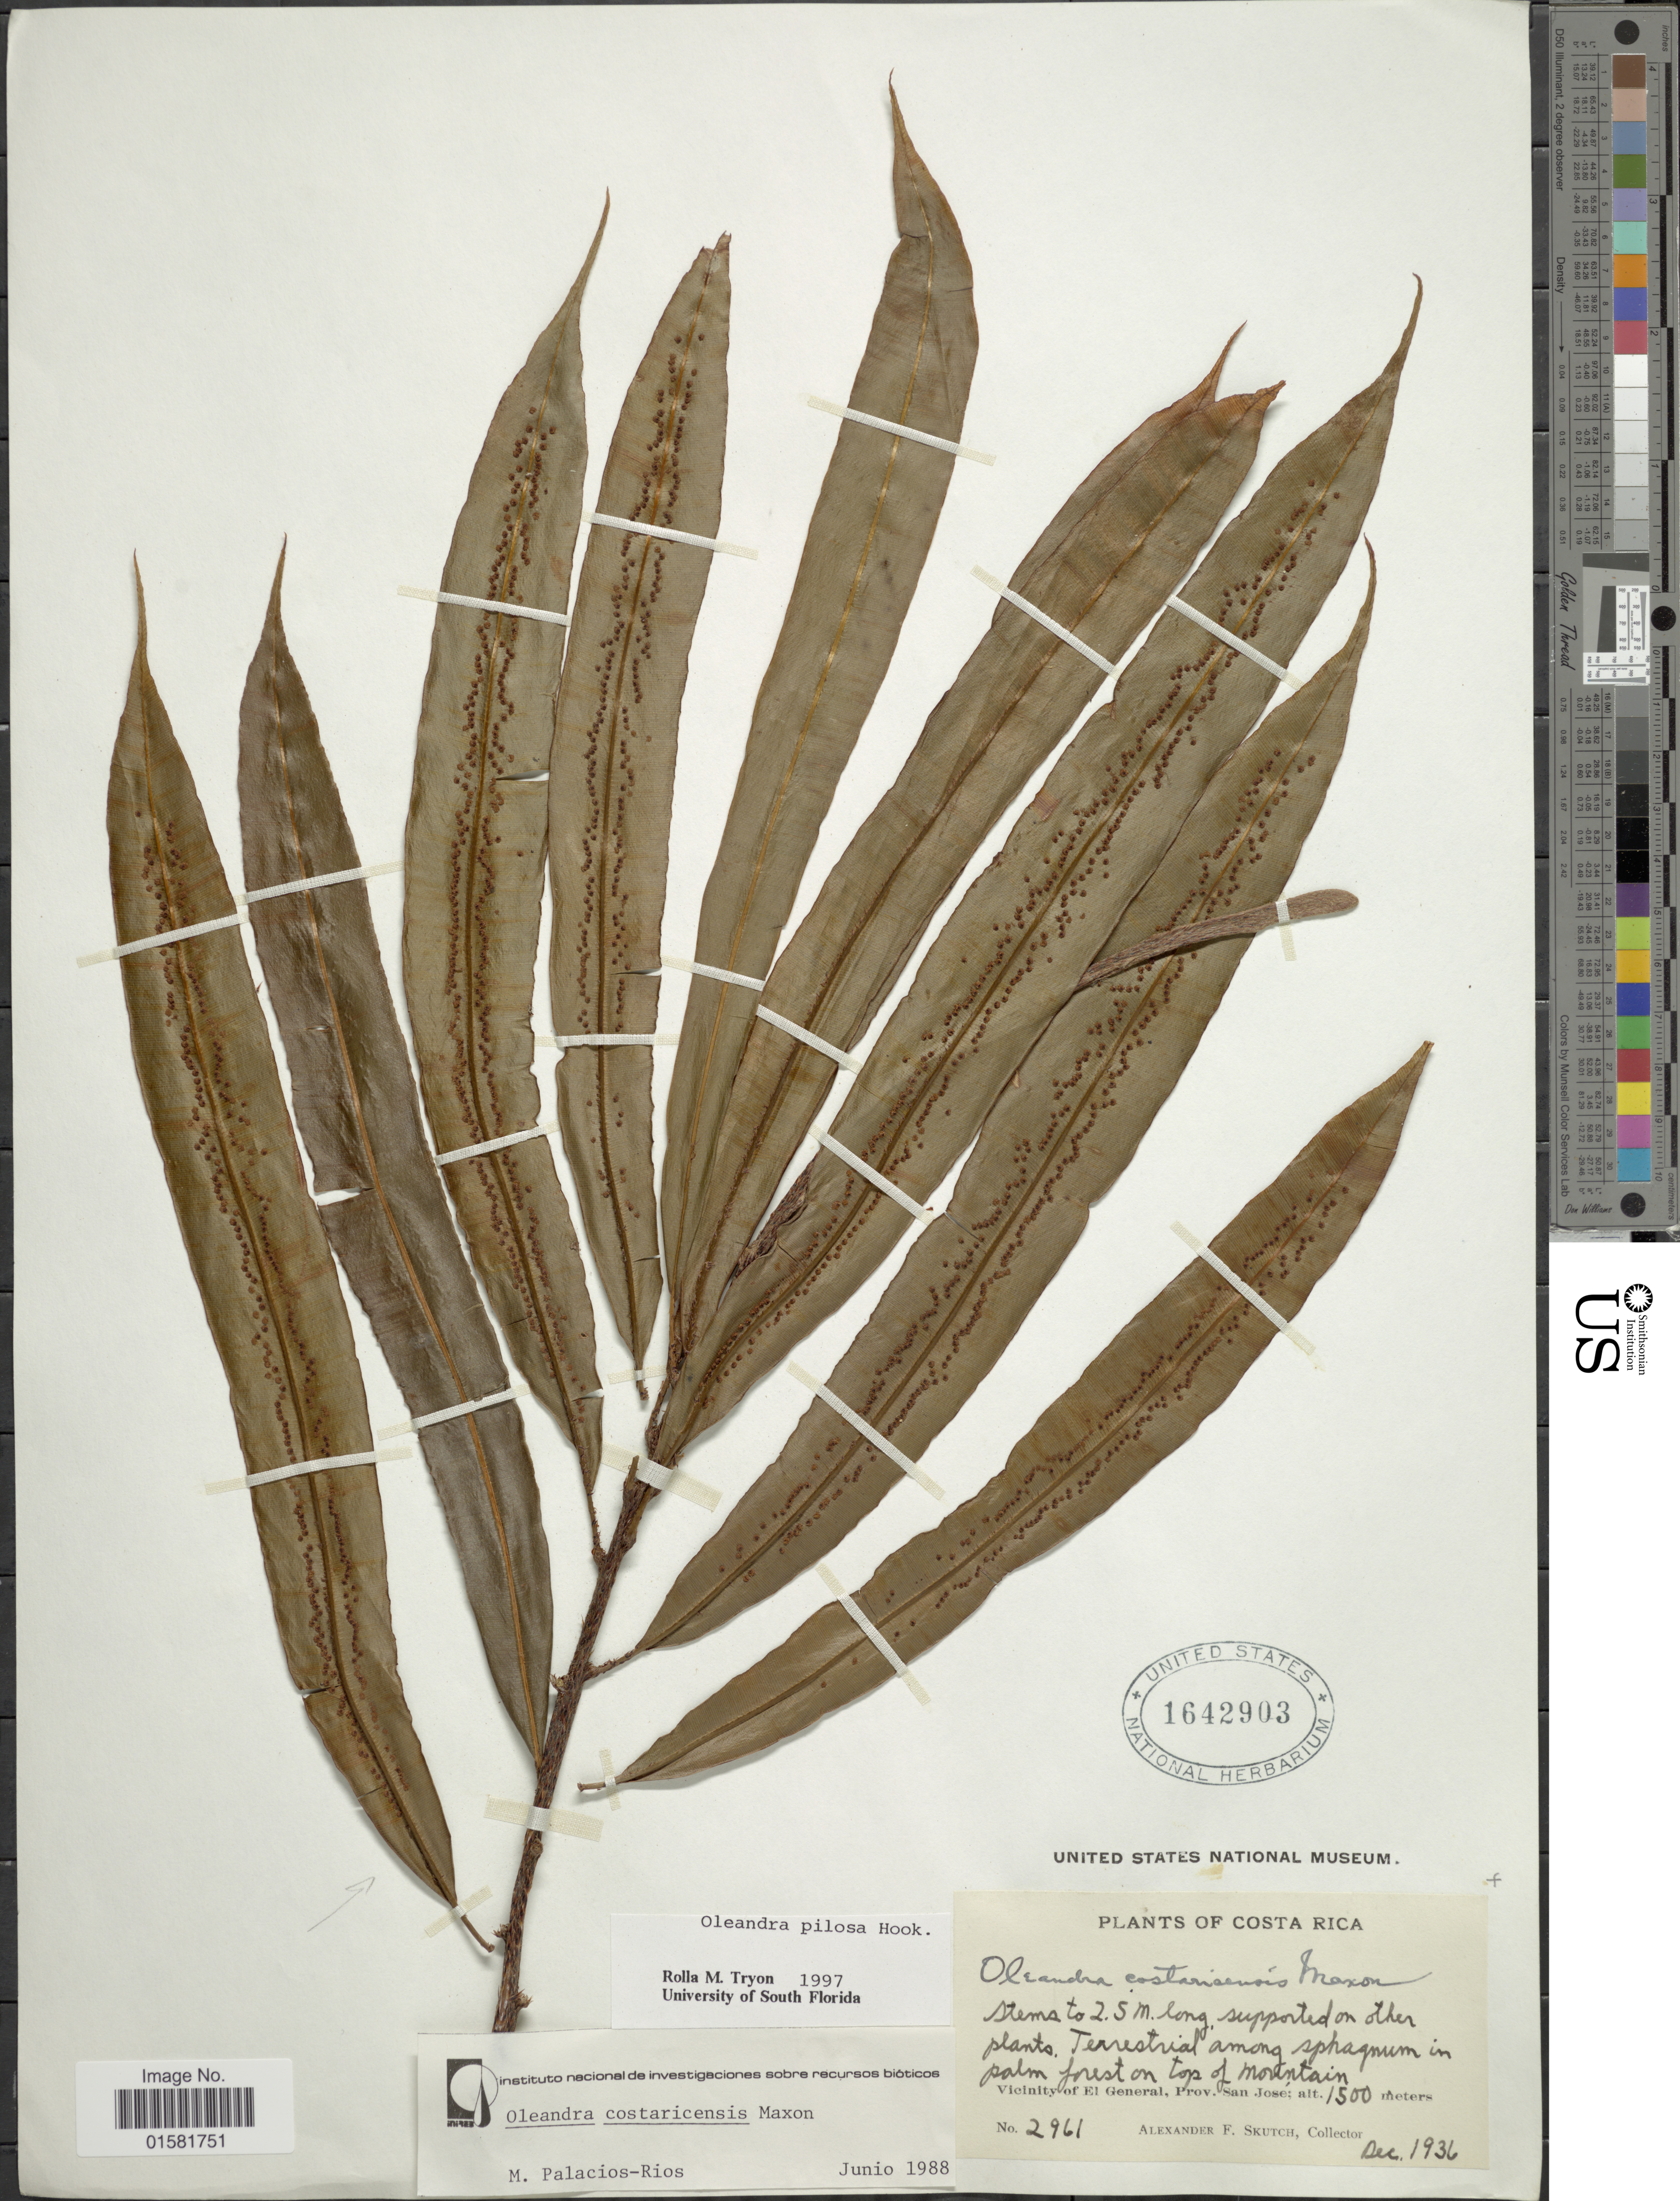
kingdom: Plantae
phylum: Tracheophyta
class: Polypodiopsida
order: Polypodiales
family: Oleandraceae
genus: Oleandra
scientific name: Oleandra pilosa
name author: Hook.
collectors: A. F. Skutch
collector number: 2961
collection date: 1936-12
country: Costa Rica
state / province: San José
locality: Costa Rica, vicinity of El General, Prov. San José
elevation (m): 1500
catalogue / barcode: US 1642903